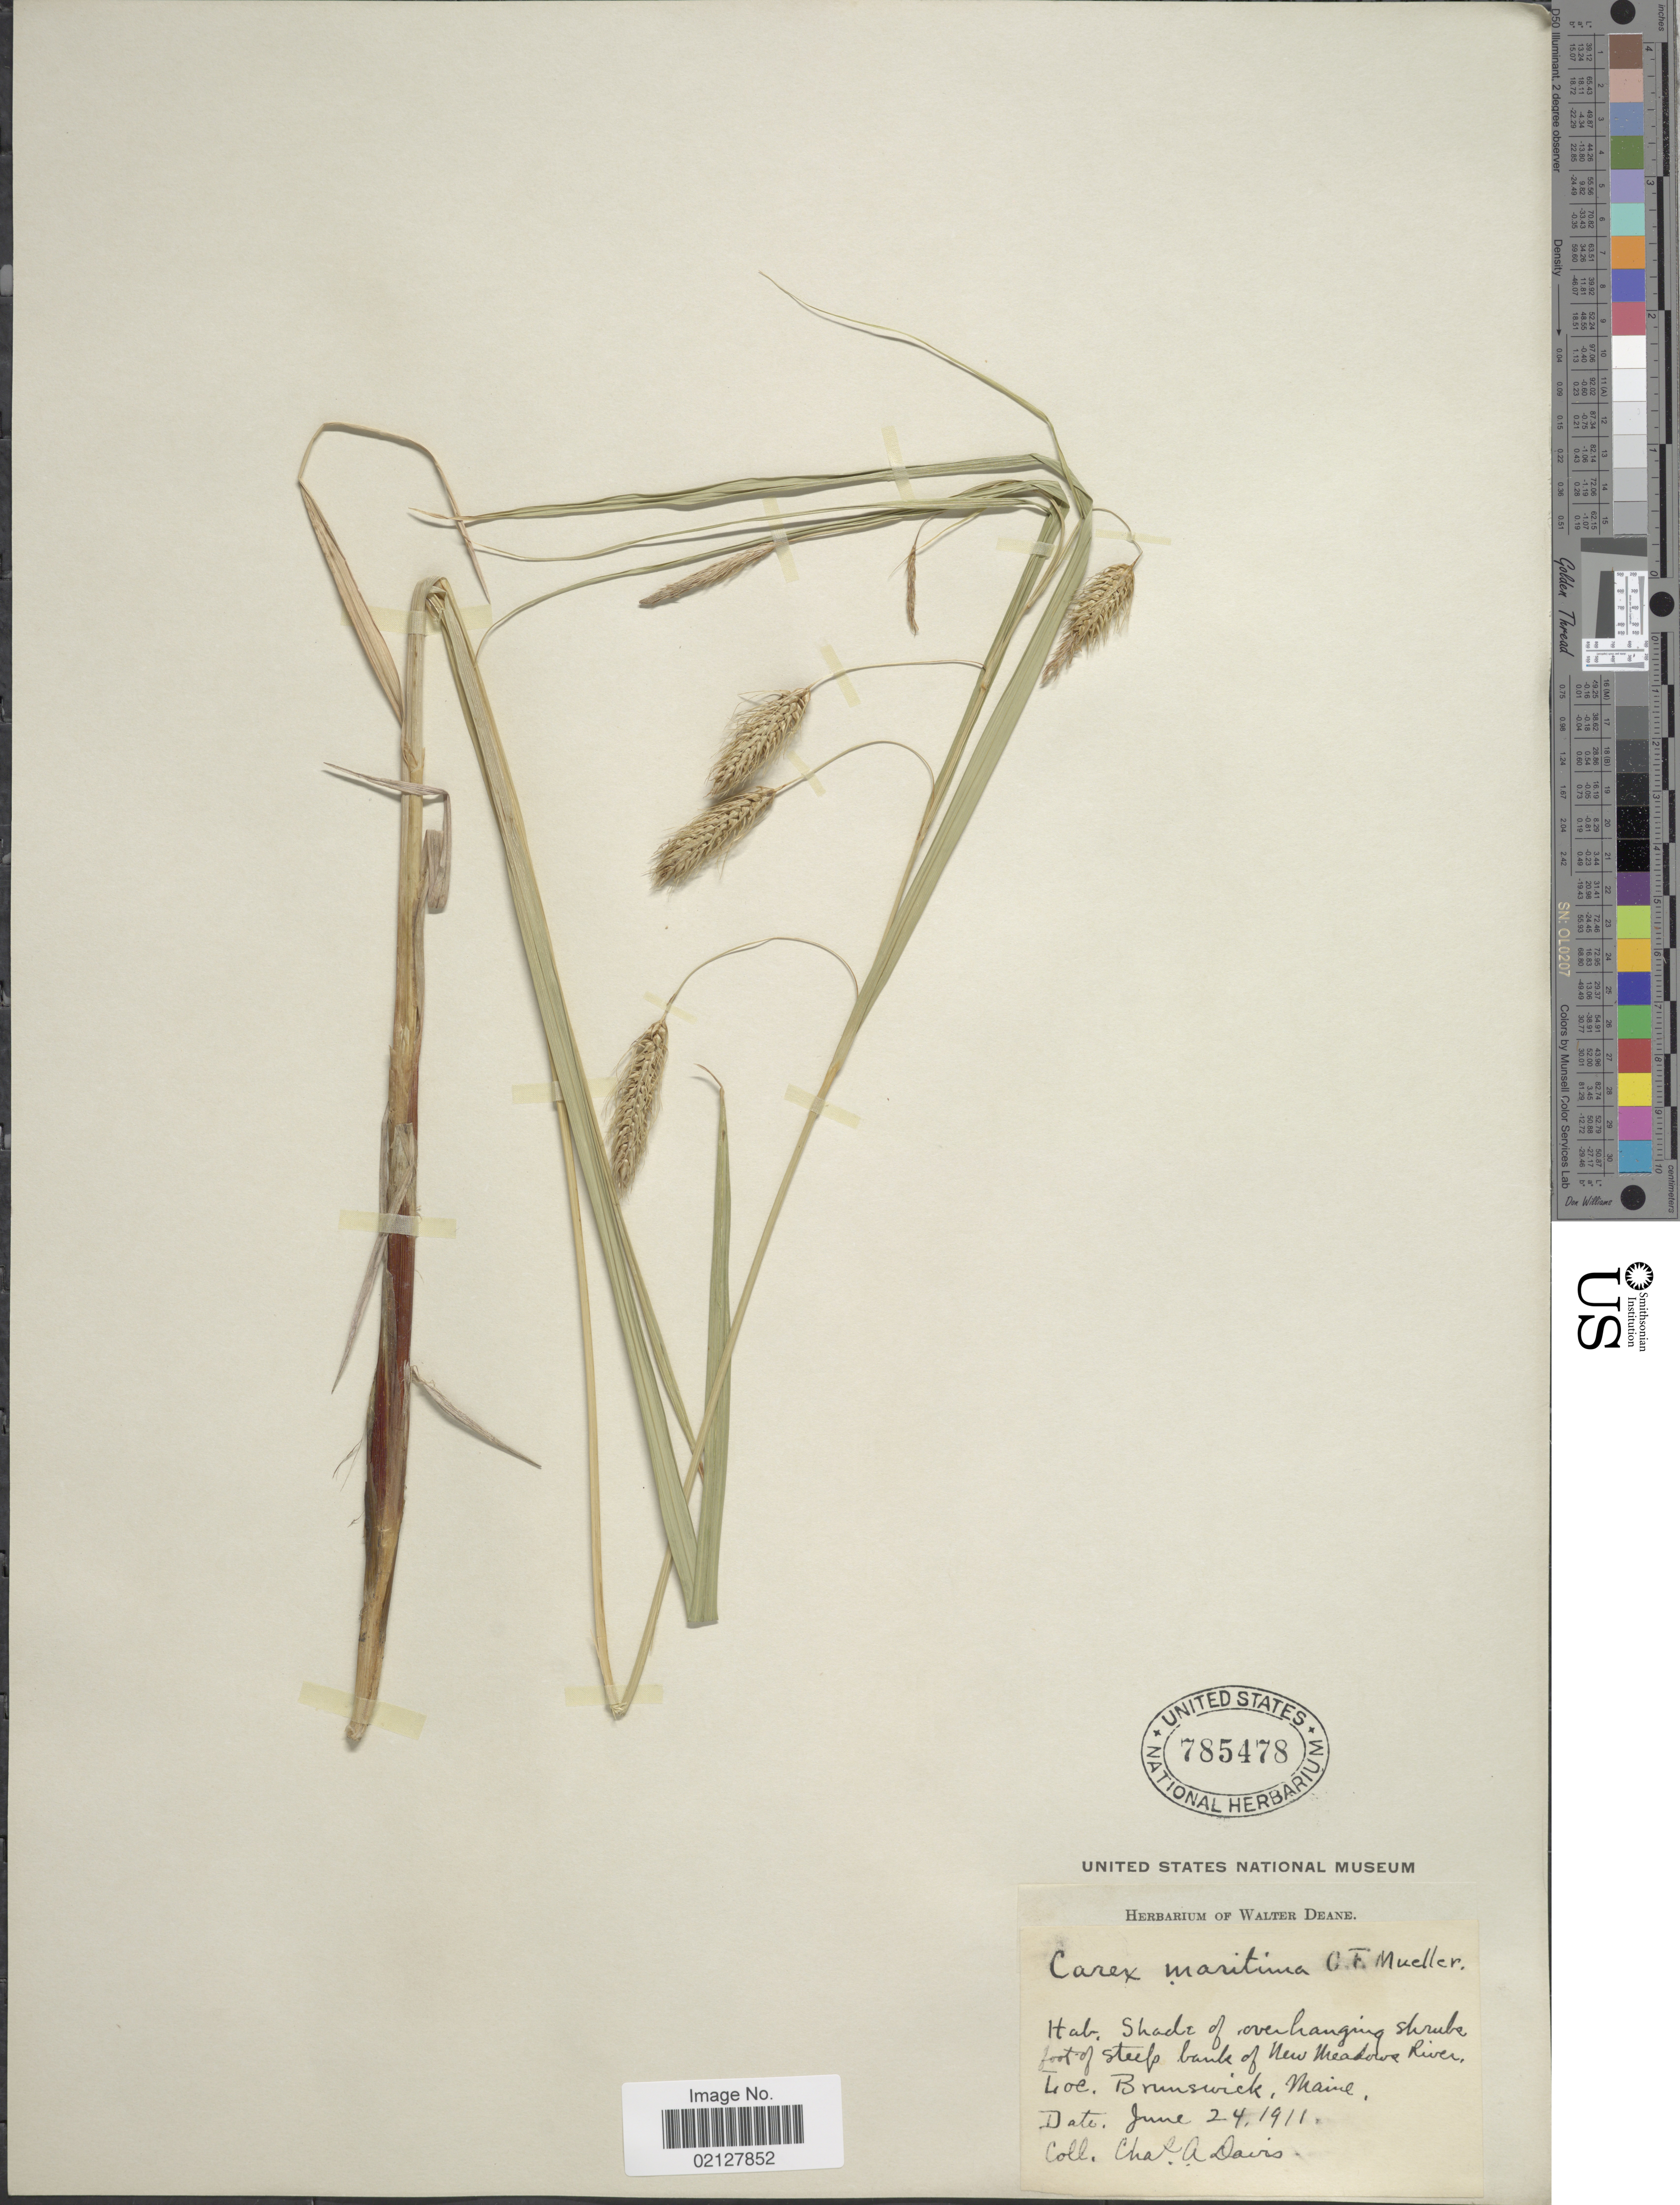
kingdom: Plantae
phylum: Tracheophyta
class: Liliopsida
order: Poales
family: Cyperaceae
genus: Carex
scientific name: Carex paleacea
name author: Schreb. ex Wahlenb.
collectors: C. Davis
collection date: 1911-06-24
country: United States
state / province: Maine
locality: Foot of steep bank of New Meadows River, Brunswick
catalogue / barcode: US 785478